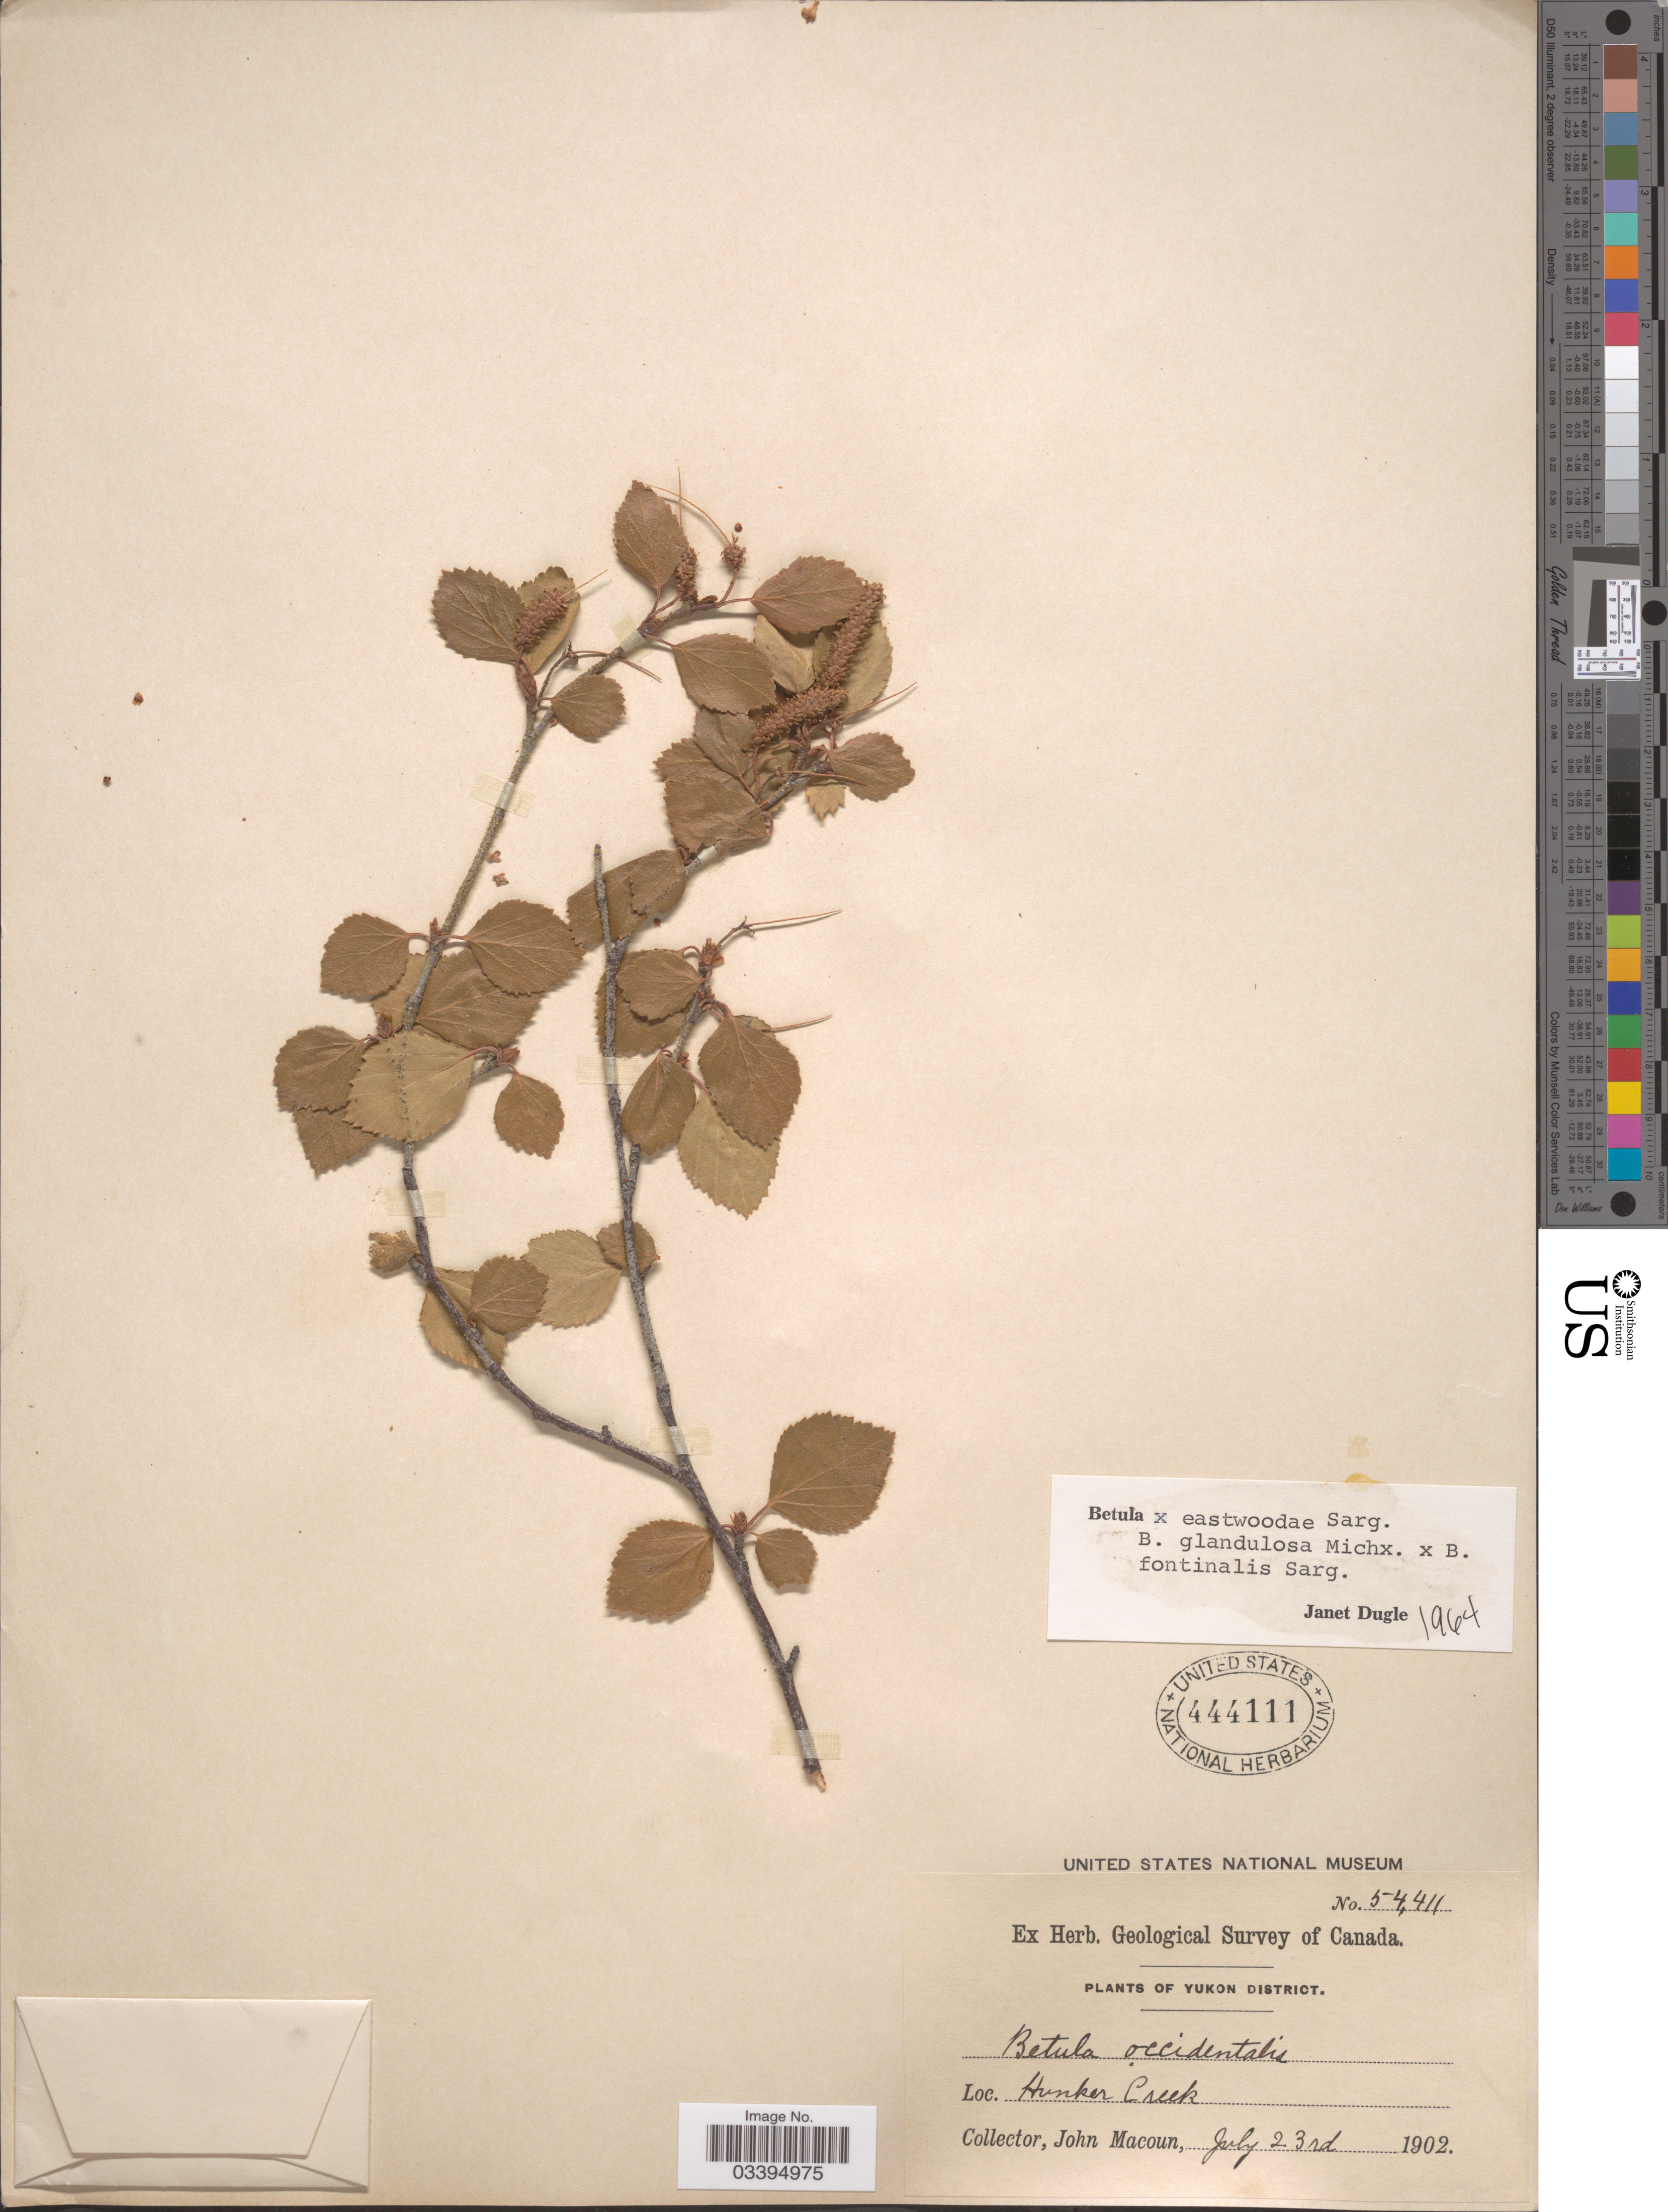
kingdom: Plantae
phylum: Tracheophyta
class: Magnoliopsida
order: Fagales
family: Betulaceae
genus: Betula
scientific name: Betula eastwoodae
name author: Sarg.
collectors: J. Macoun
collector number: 54411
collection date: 1902-07-23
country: Canada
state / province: Yukon Territory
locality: Yukon District. Hunker Creek.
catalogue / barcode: US 444111